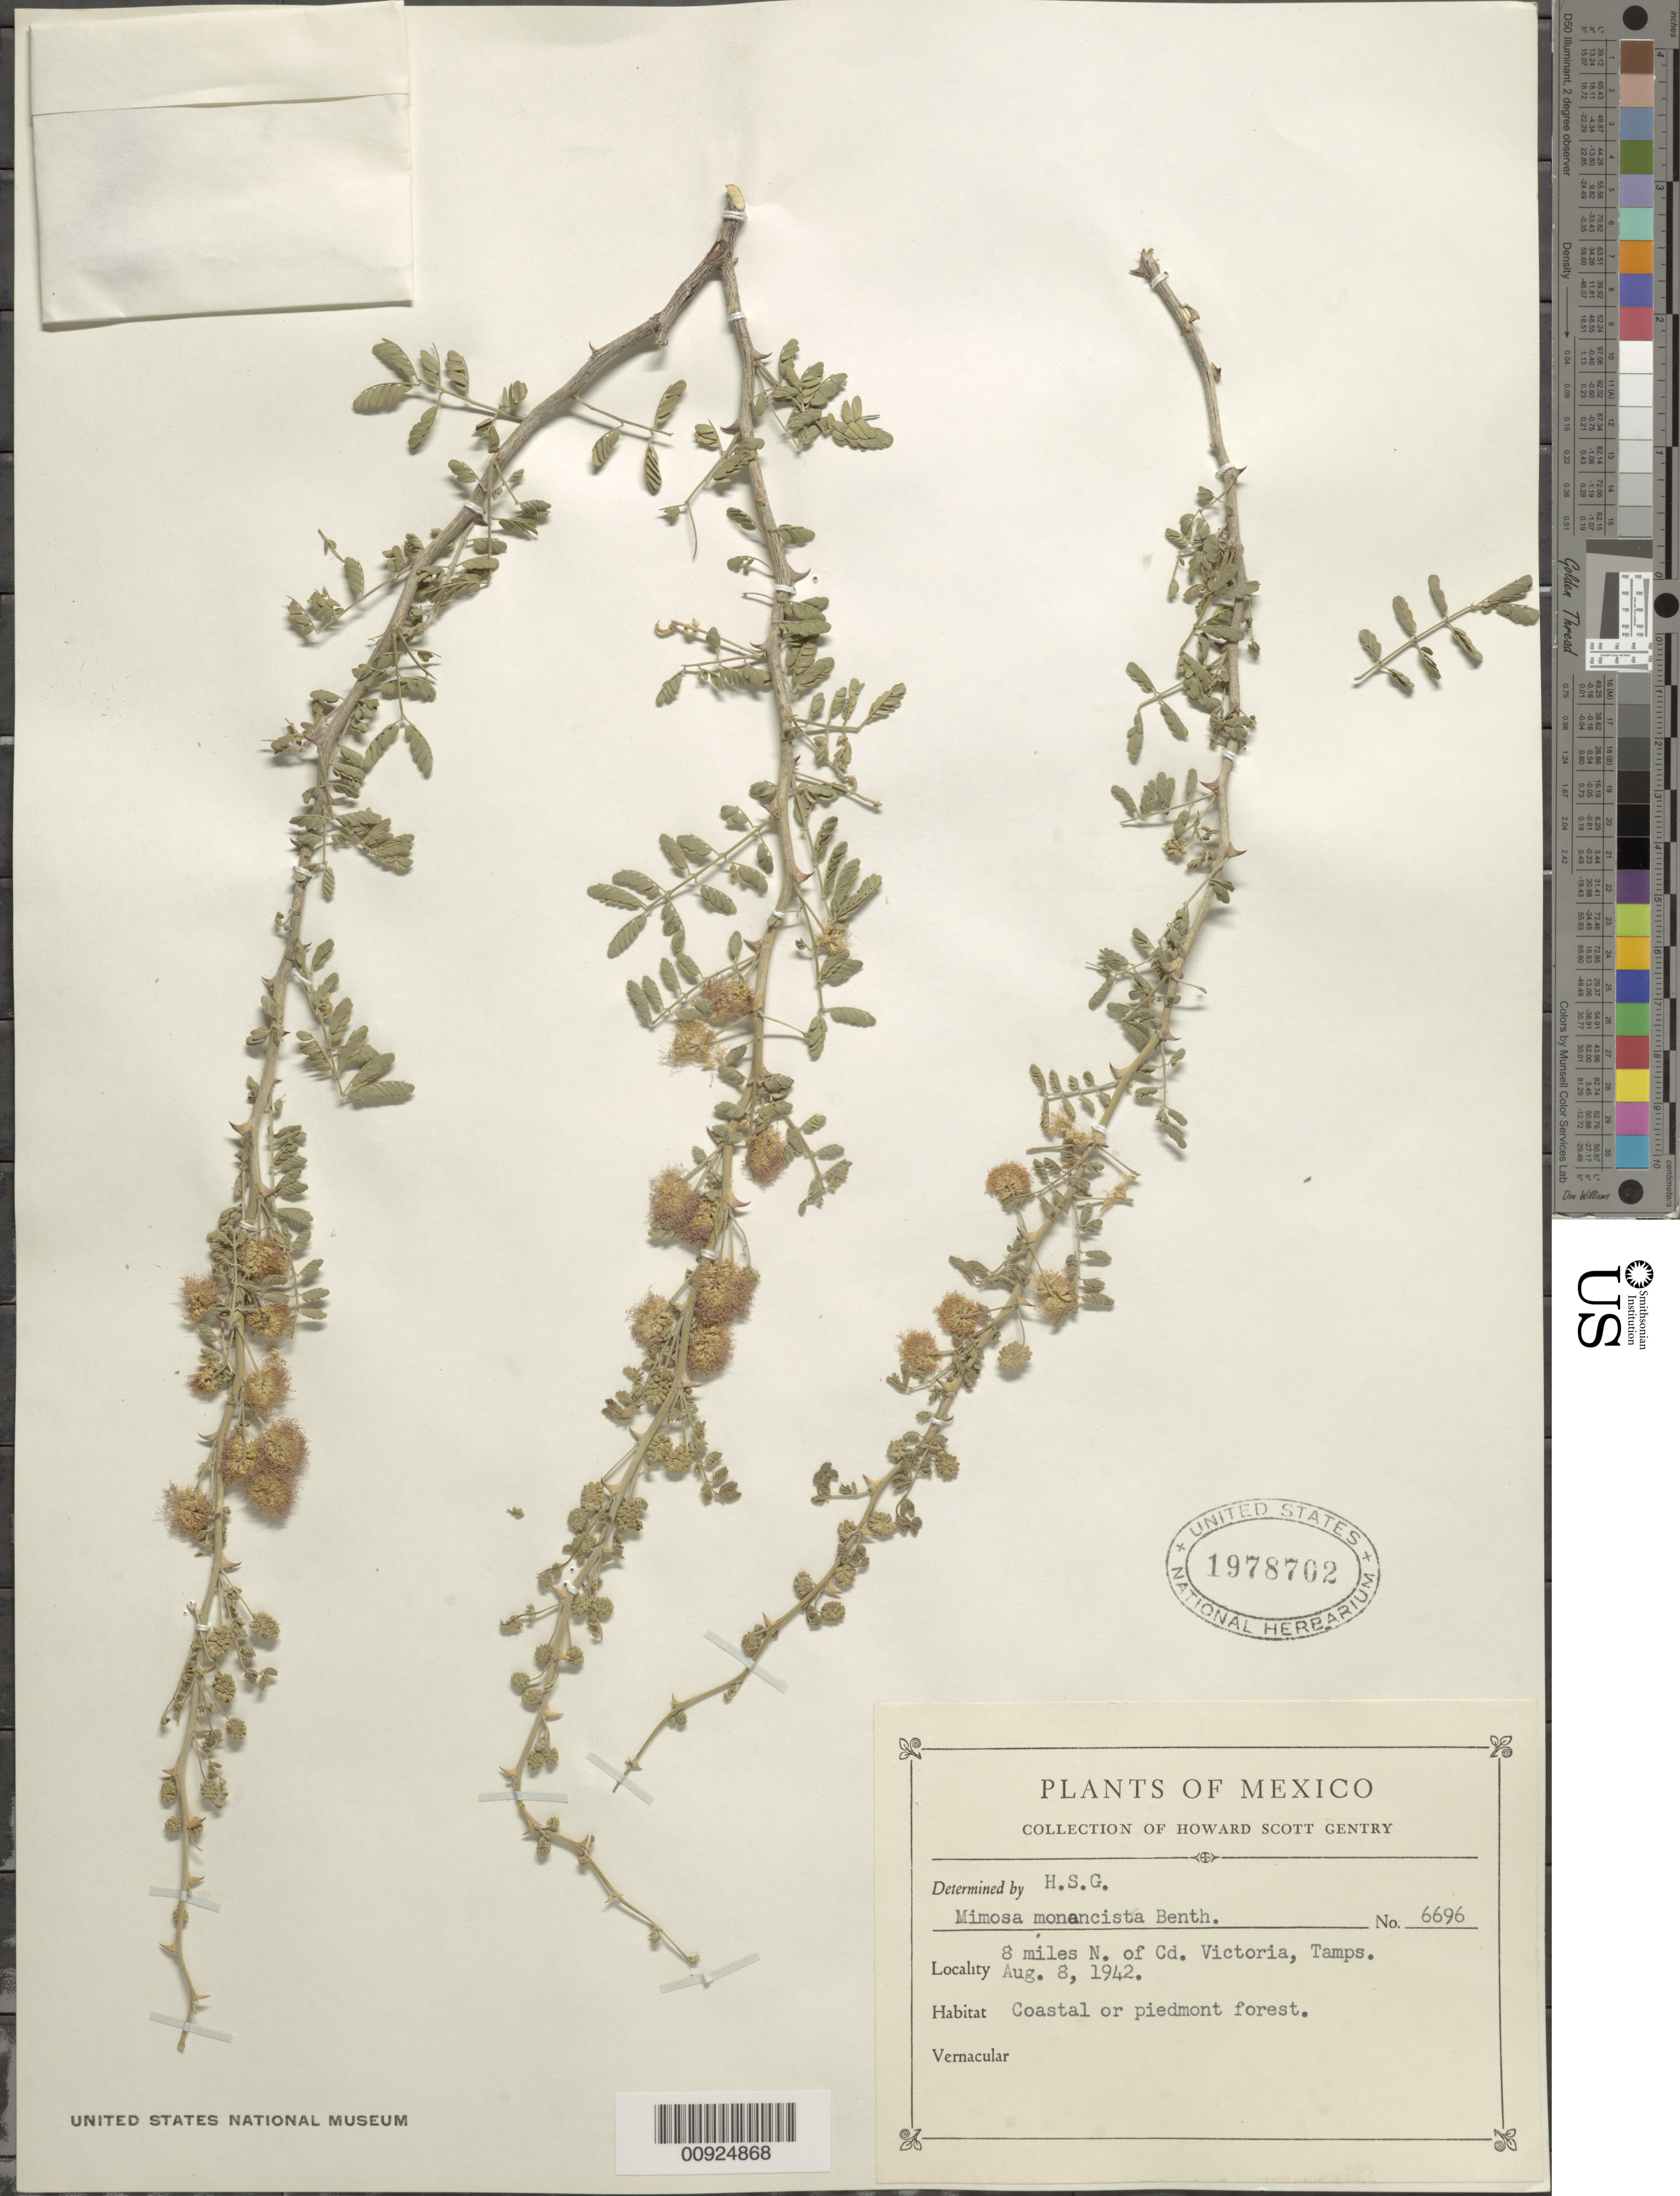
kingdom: Plantae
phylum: Tracheophyta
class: Magnoliopsida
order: Fabales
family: Fabaceae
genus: Mimosa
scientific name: Mimosa monancistra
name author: Benth.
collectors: H. S. Gentry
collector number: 6696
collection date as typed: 08 Aug 1942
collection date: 1942-08-08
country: Mexico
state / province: Tamaulipas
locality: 8 miles N of Cd. Victoria, Tamaulipas.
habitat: Coastal or piedmont forest.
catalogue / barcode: US 1978702